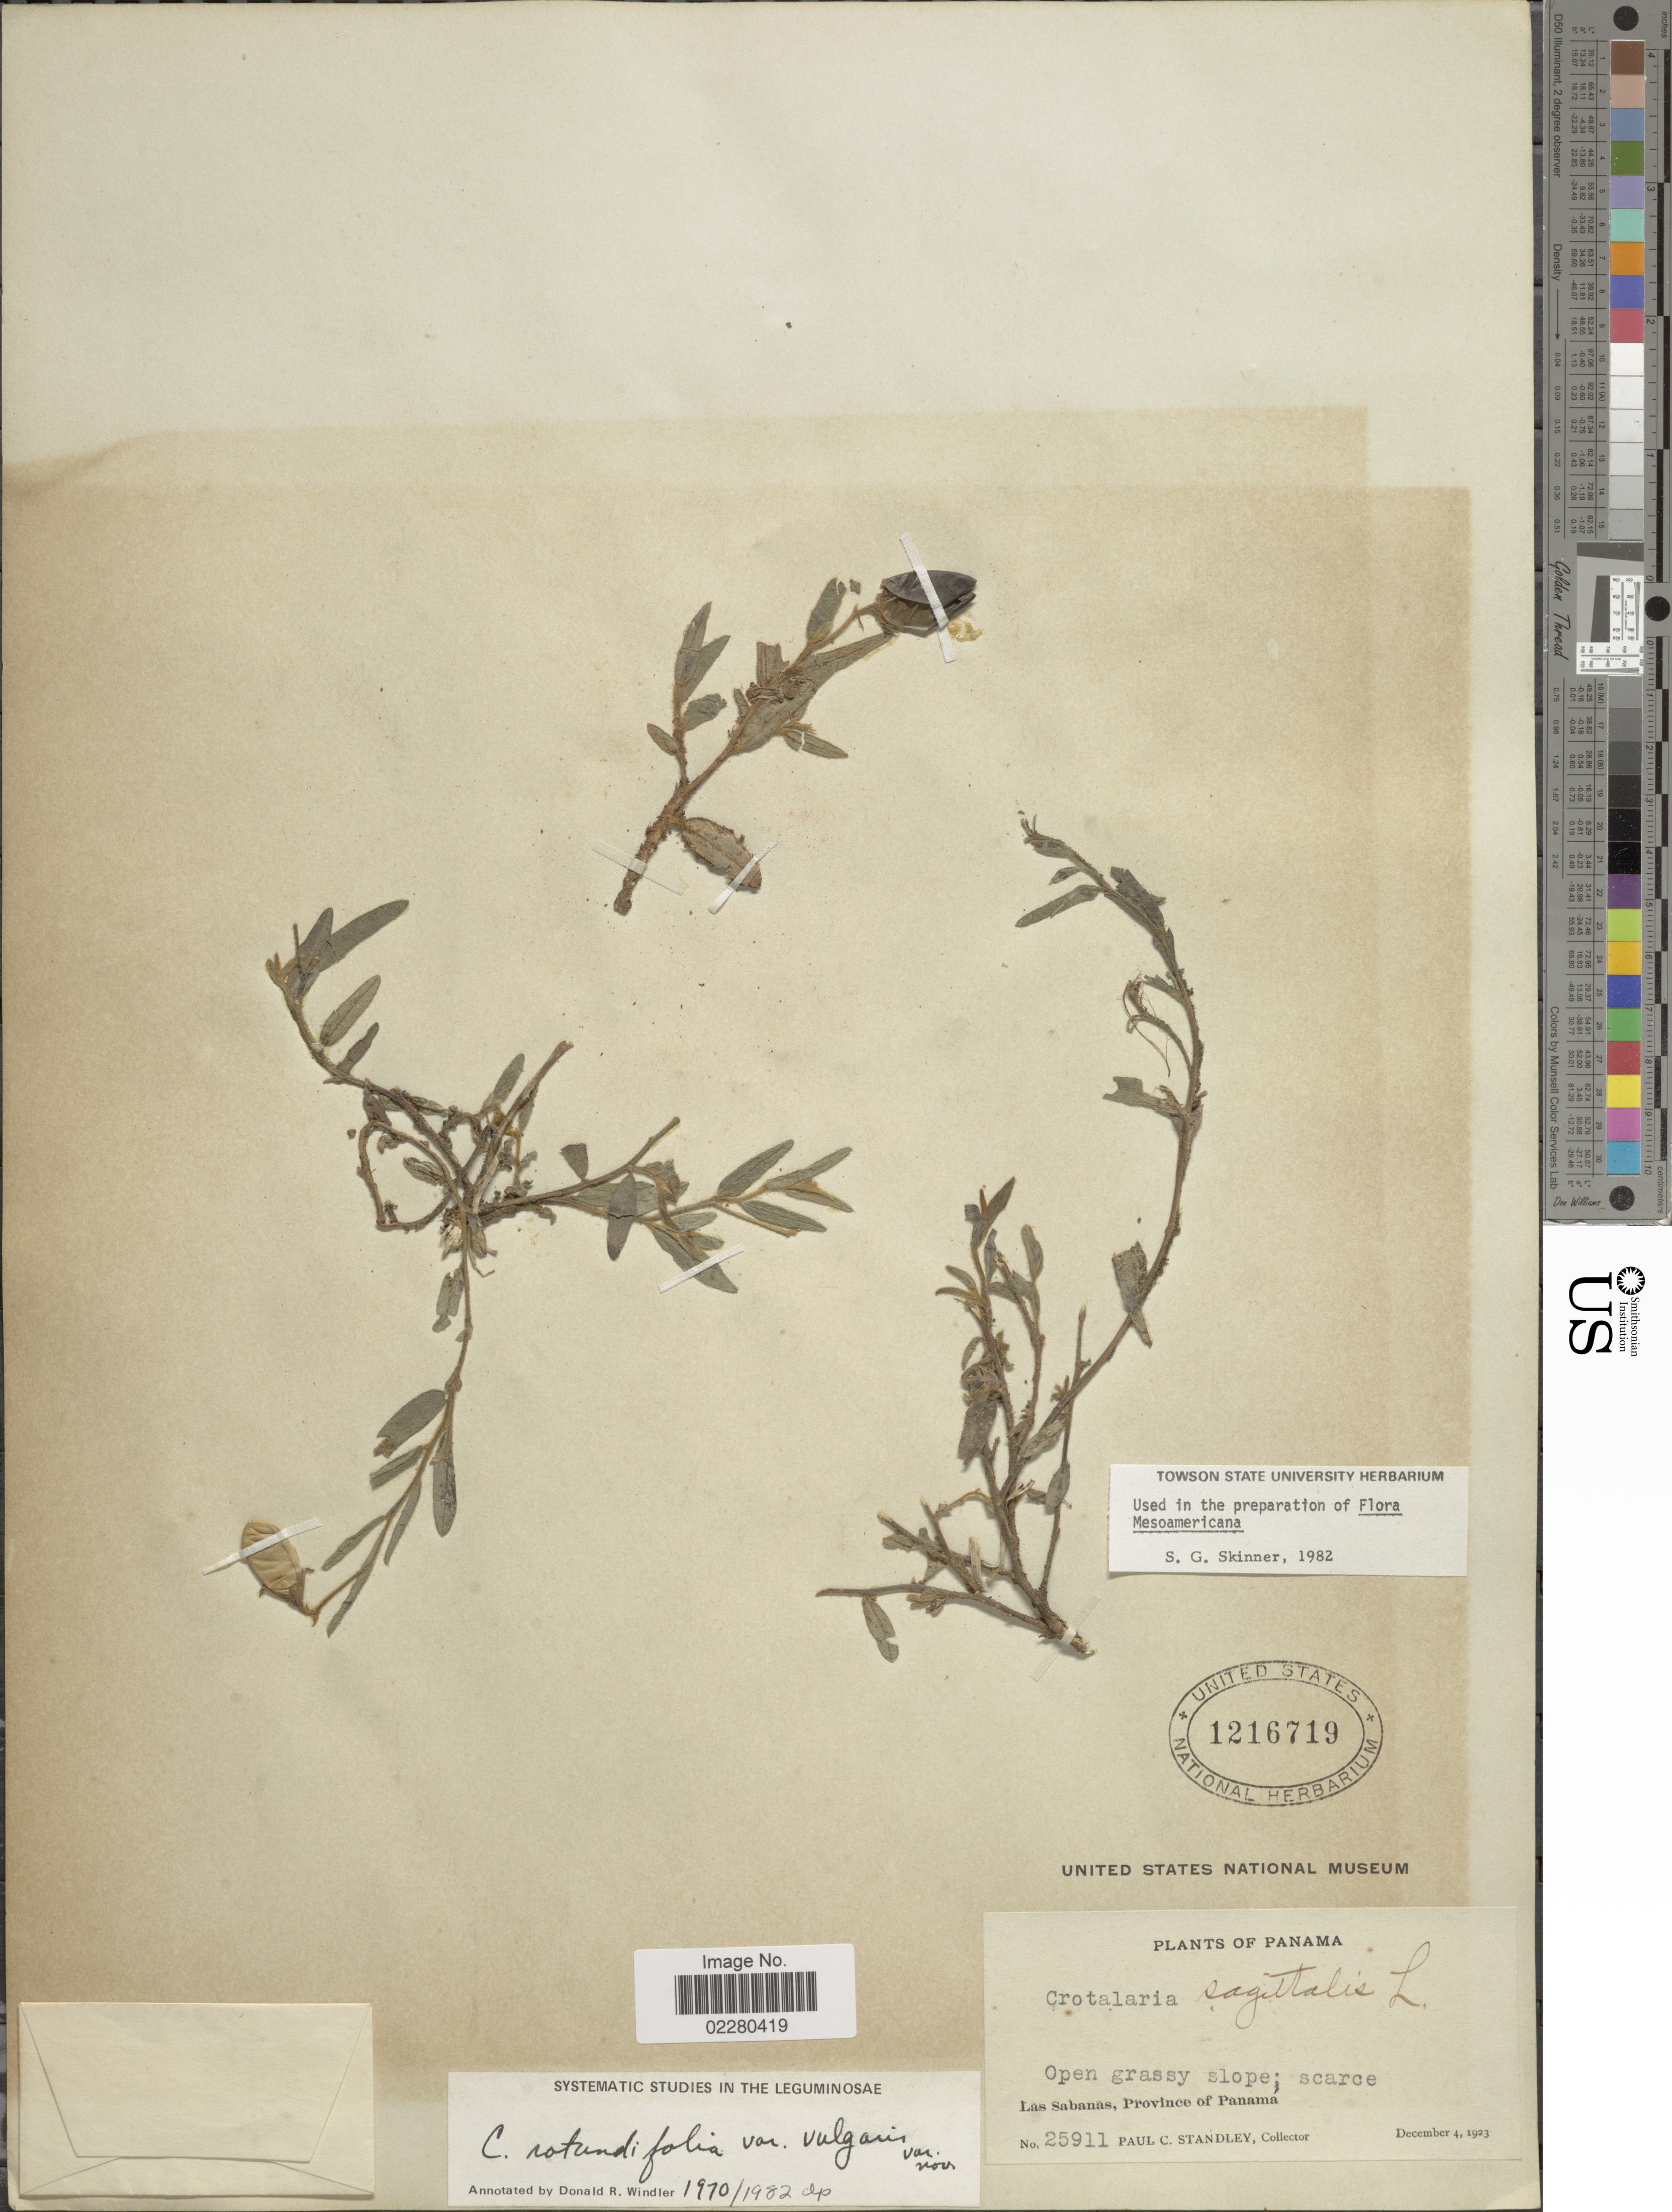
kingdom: Plantae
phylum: Tracheophyta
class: Magnoliopsida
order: Fabales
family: Fabaceae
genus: Crotalaria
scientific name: Crotalaria rotundifolia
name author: Walter ex J.F. Gmel.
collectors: P. C. Standley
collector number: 25911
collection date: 1923-12-04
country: Panama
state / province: Panamá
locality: Las Sabanas, Province of Panama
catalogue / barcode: US 1216719